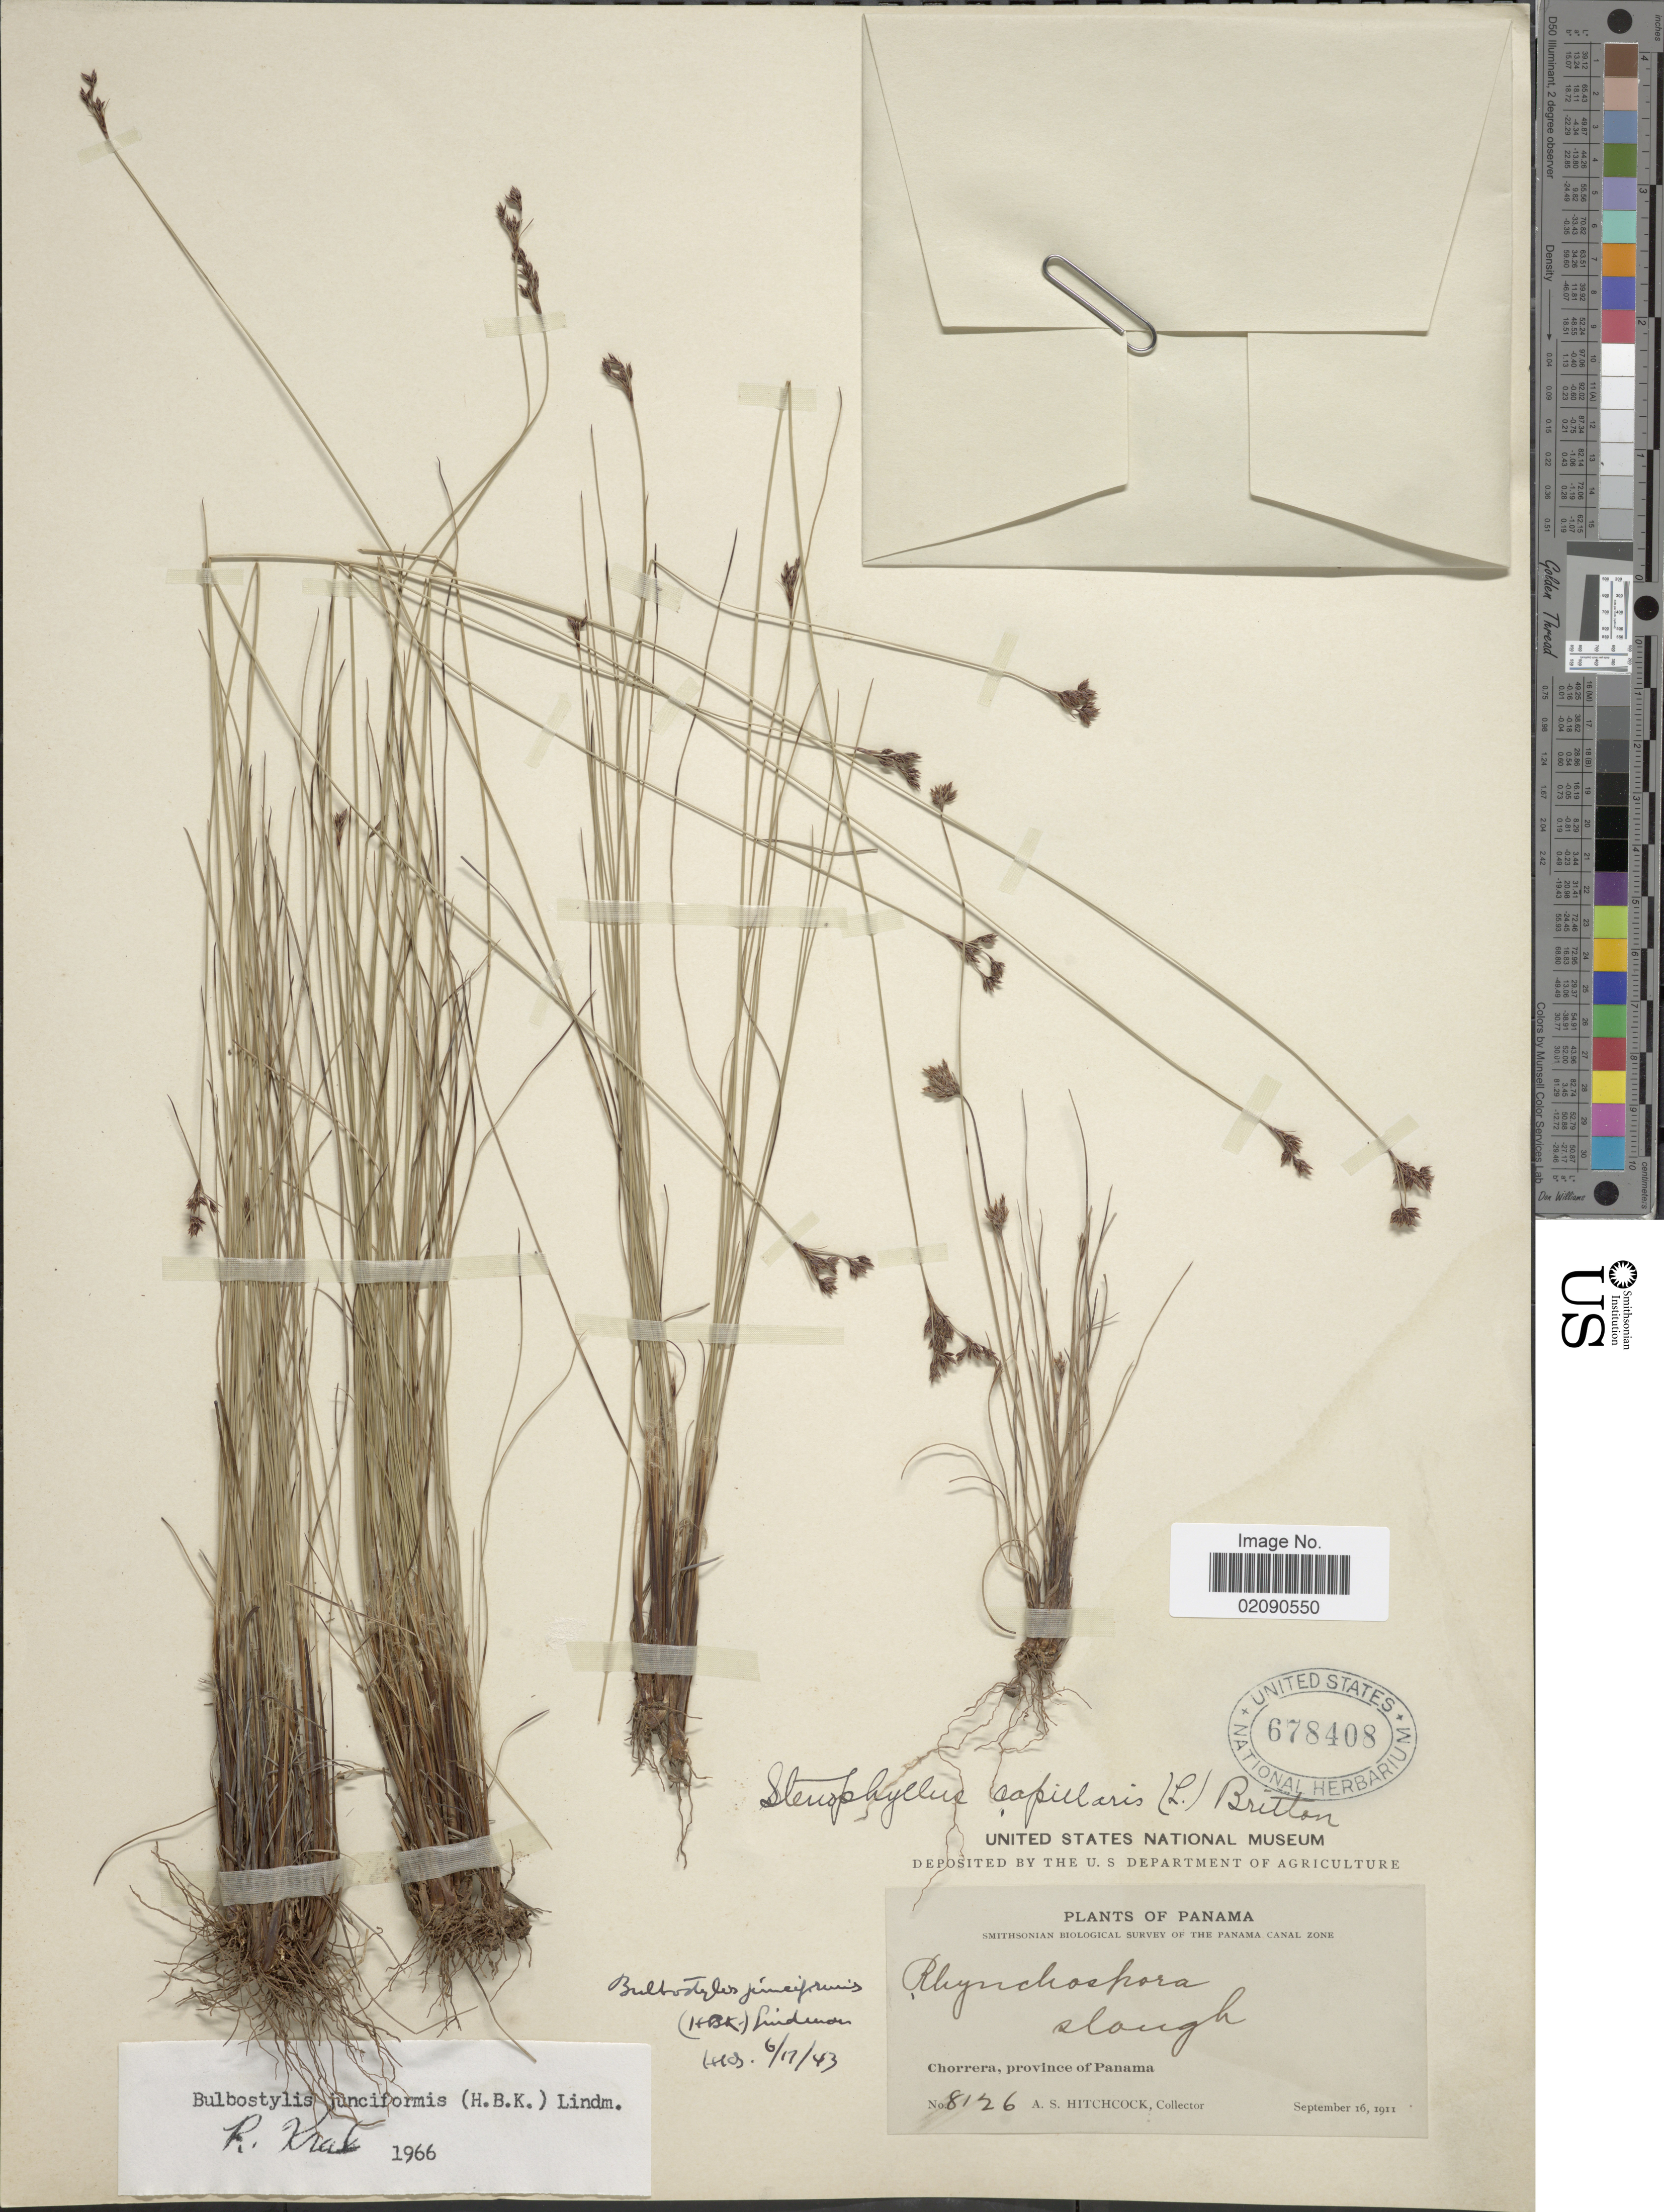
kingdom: Plantae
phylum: Tracheophyta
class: Liliopsida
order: Poales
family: Cyperaceae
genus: Bulbostylis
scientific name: Bulbostylis junciformis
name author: (Kunth) C.B. Clarke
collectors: A. S. Hitchcock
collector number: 8126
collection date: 1911-09-16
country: Panama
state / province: Panamá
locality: Chorrera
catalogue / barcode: US 678408